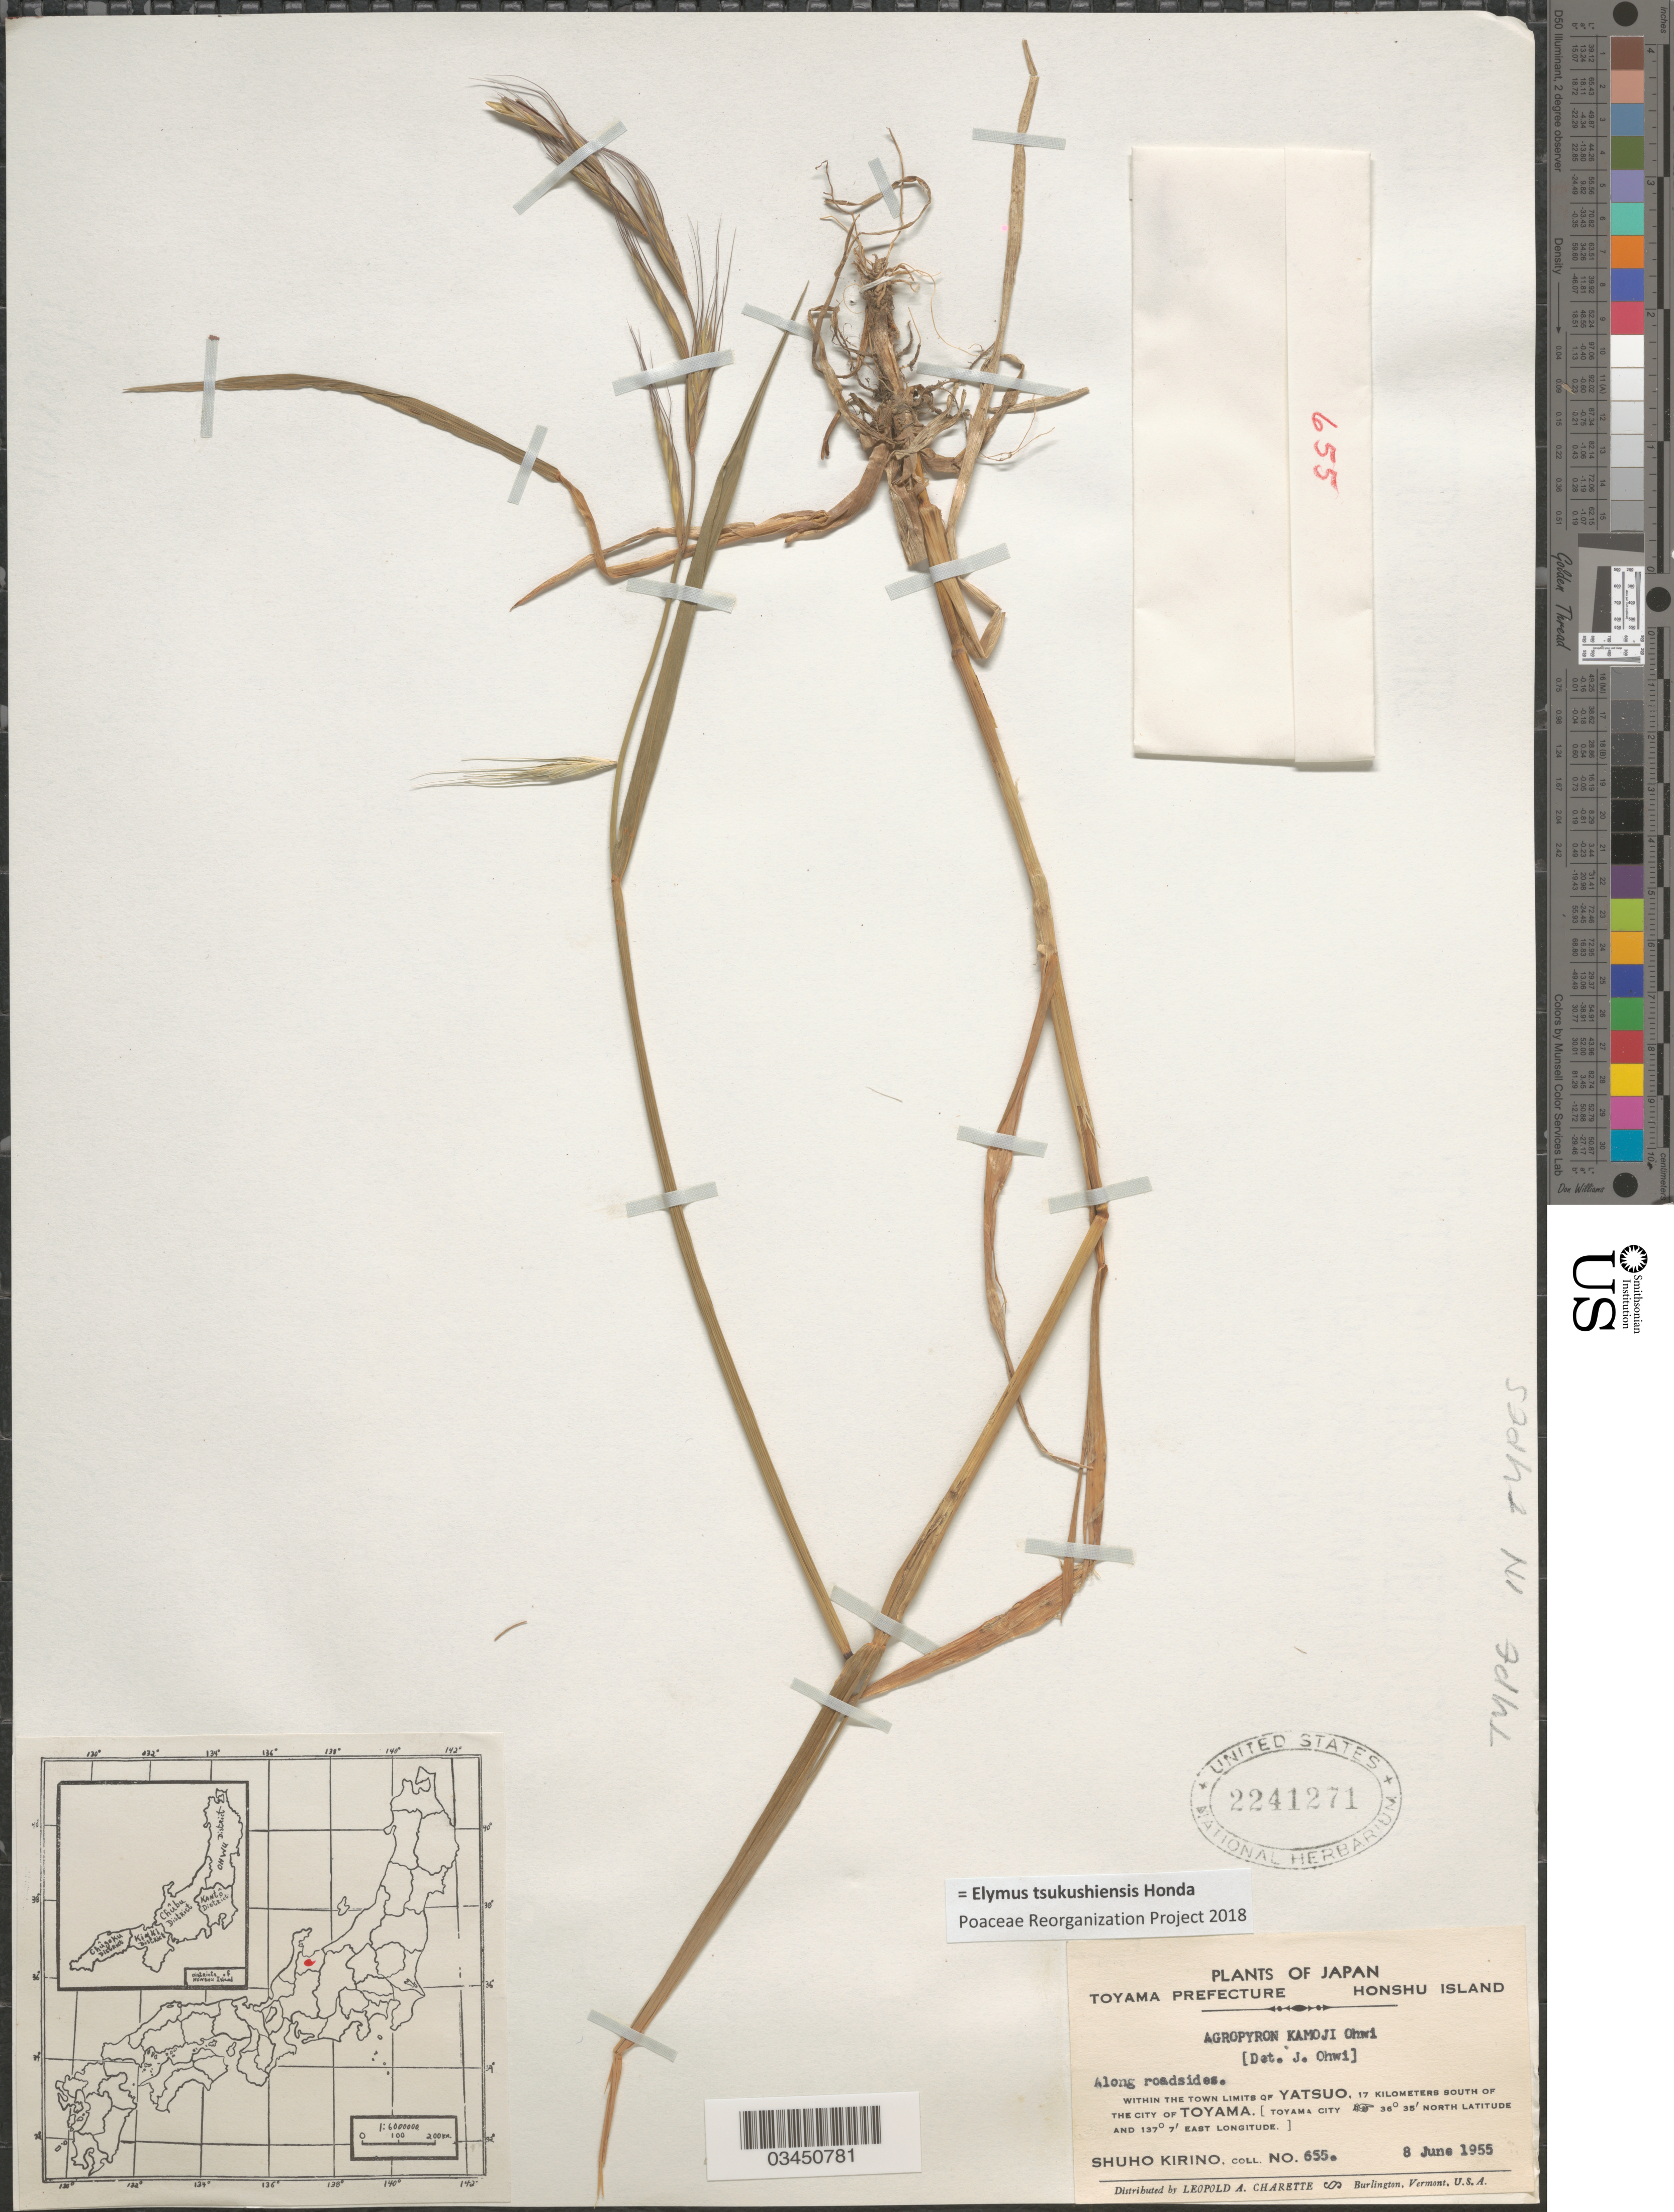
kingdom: Plantae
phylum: Tracheophyta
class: Liliopsida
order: Poales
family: Poaceae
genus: Elymus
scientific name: Elymus tsukushiensis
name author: Honda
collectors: S. Kirino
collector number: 655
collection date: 1955-06-08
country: Japan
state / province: Toyama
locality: Toyama Prefecture. Honshu Island. Along roadsides within the town limits of Yatsuo, 17 kilometers South of the city of Toyama. [Toyama city].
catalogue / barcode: US 2241271